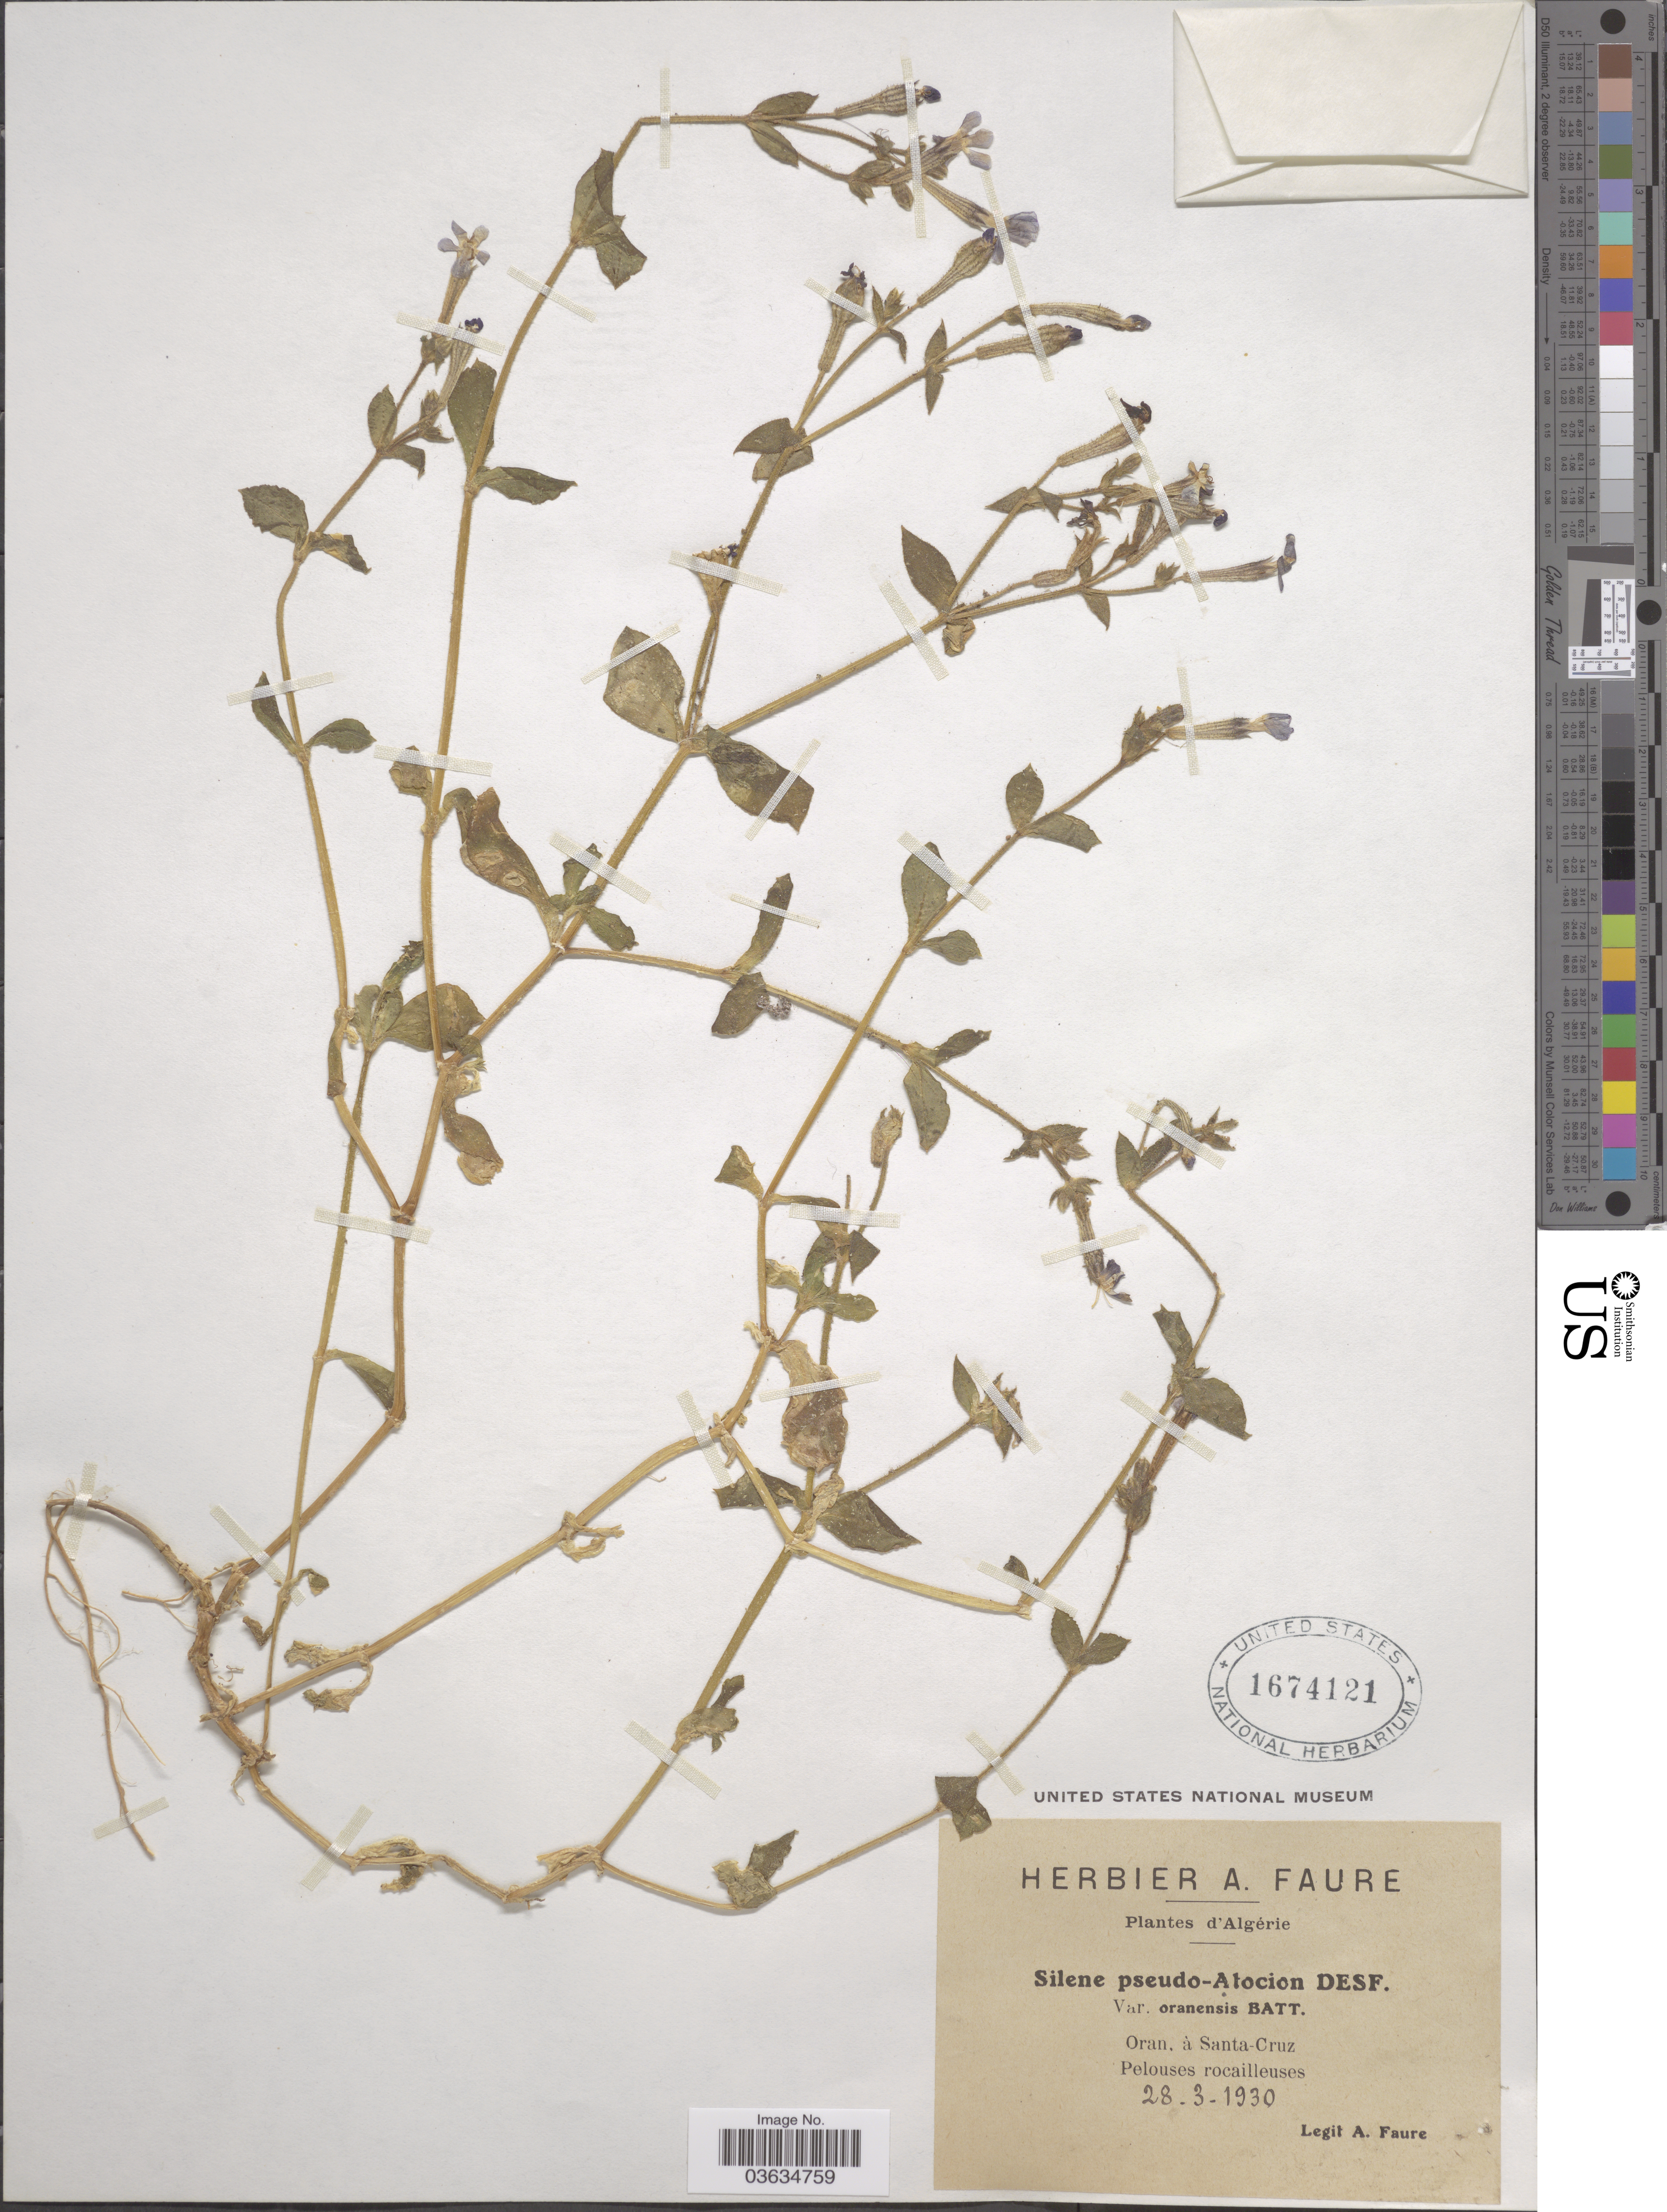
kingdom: Plantae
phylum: Tracheophyta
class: Magnoliopsida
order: Caryophyllales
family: Caryophyllaceae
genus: Silene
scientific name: Silene pseudoatocion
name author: Desf.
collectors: A. Faure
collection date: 1930-03-28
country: Algeria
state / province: Oran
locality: Algérie. Oran. à Santa-Cruz Pelouses rocailleuses.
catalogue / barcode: US 1674121